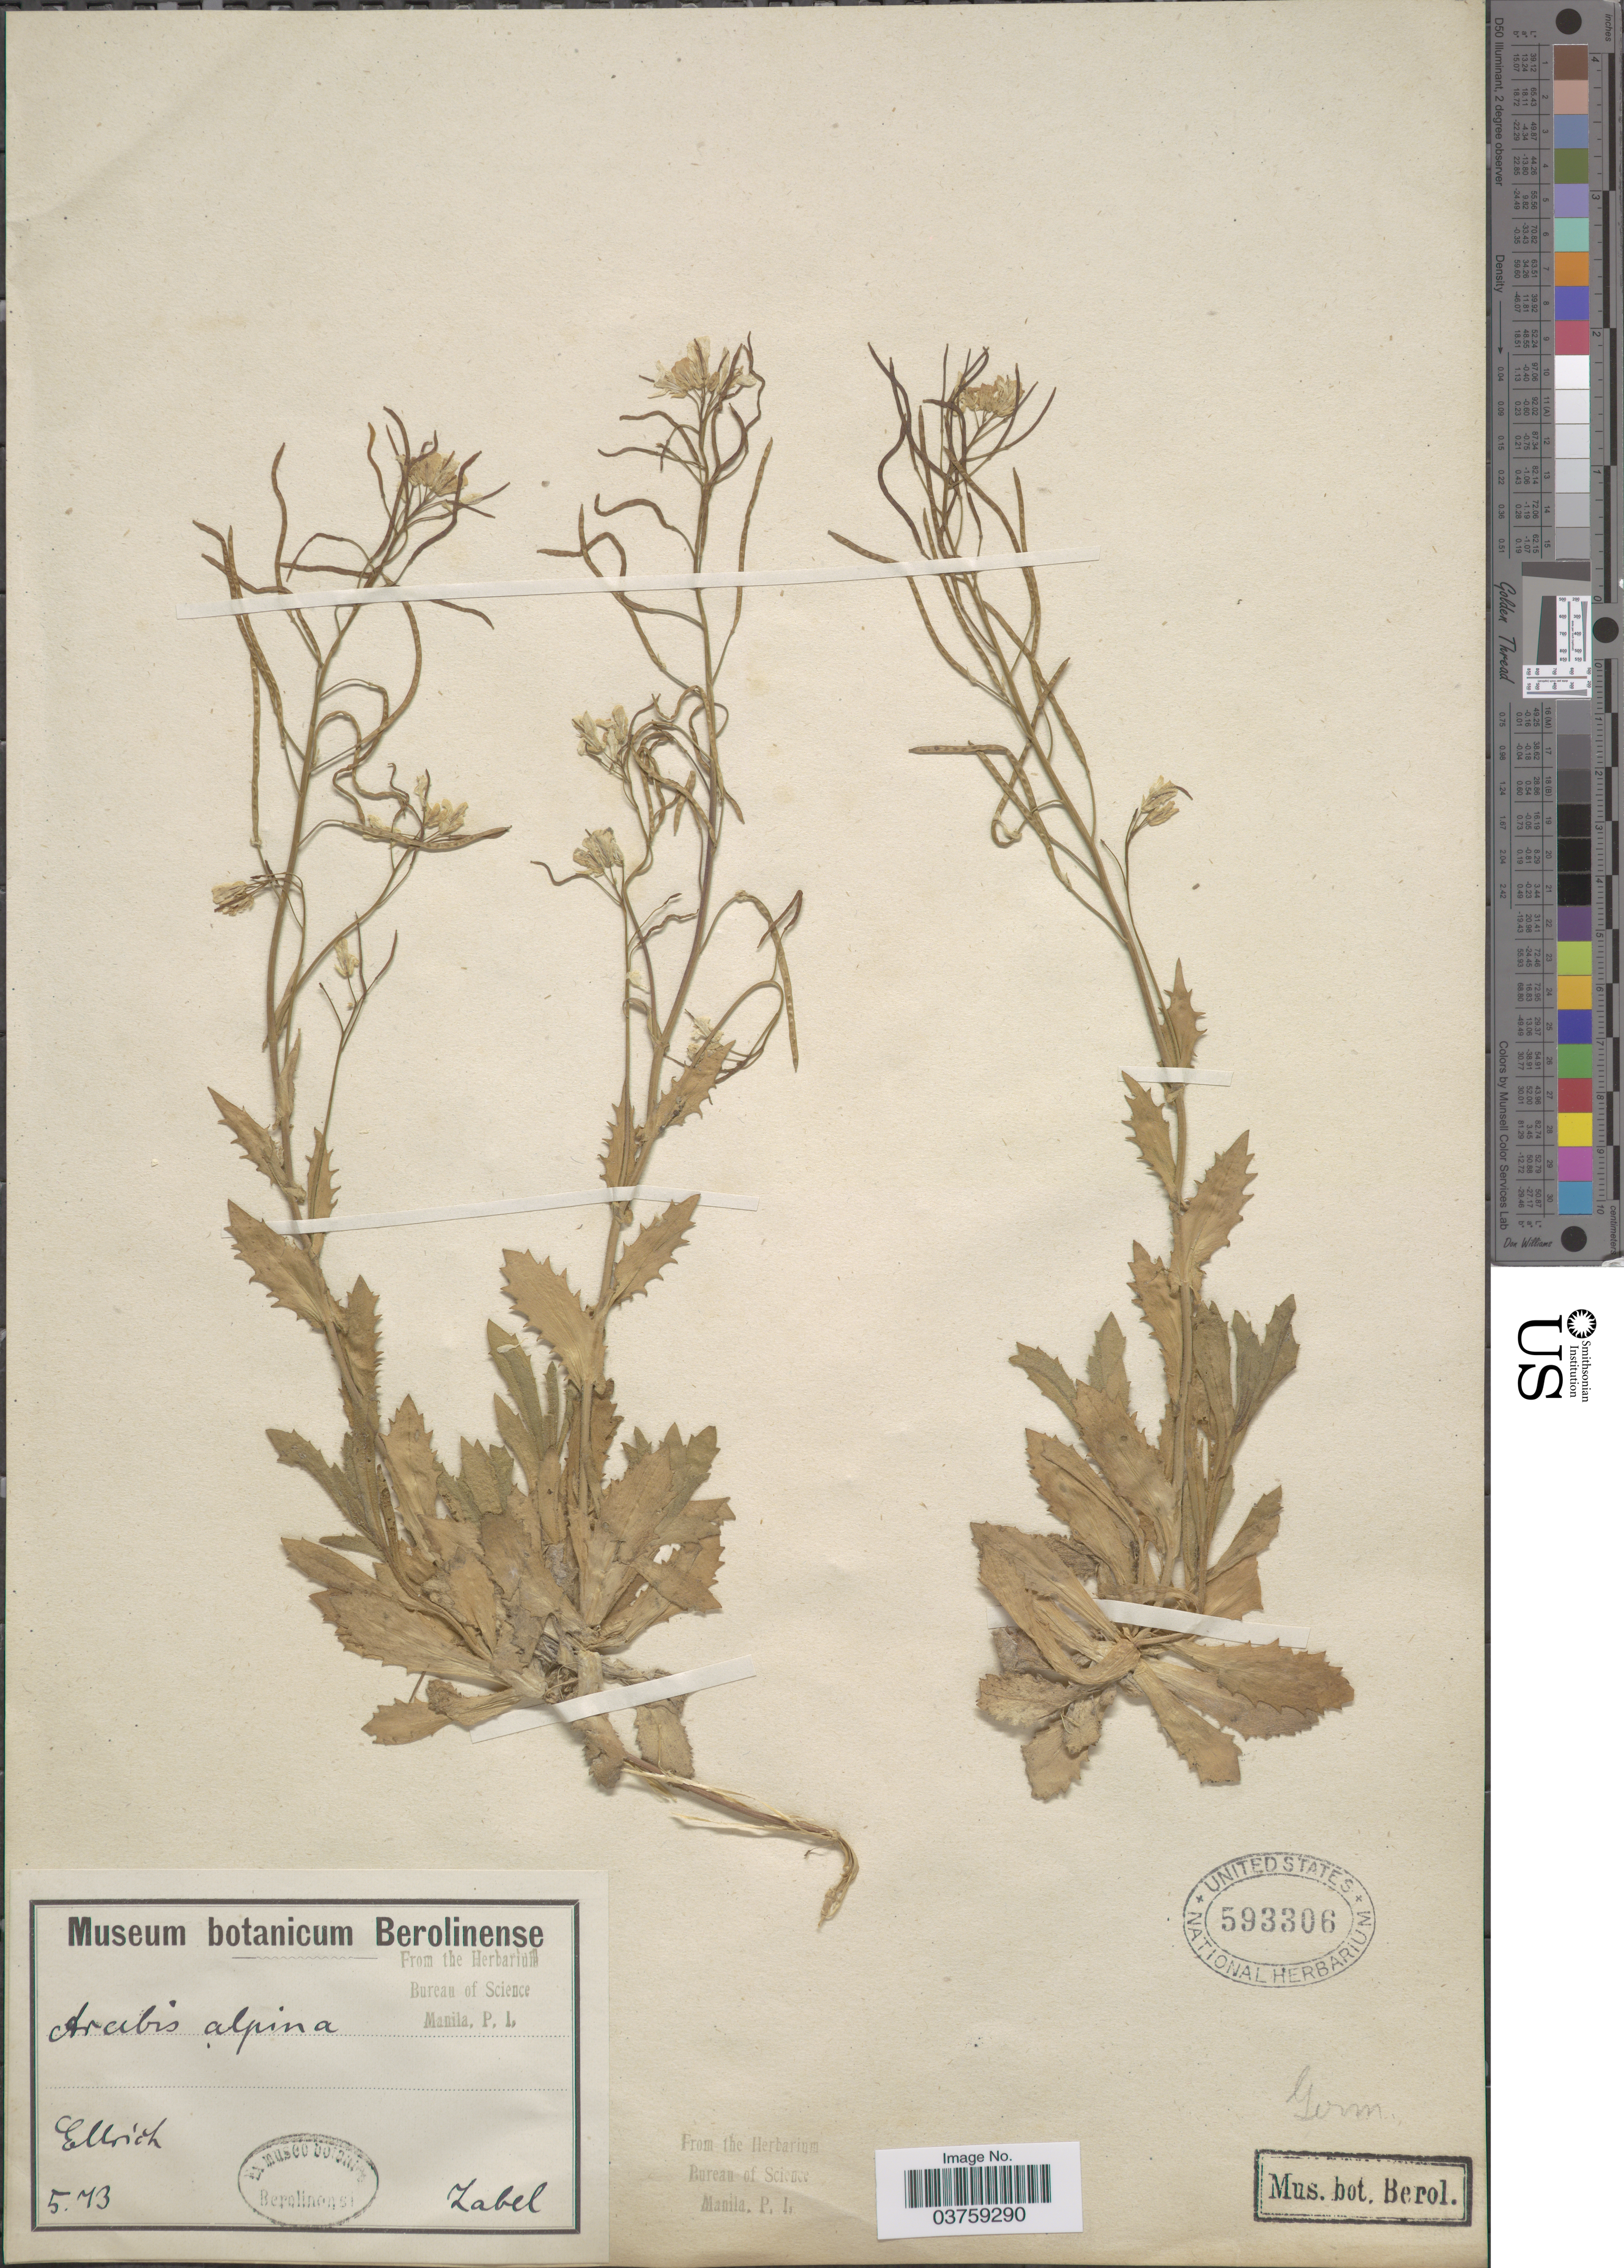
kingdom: Plantae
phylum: Tracheophyta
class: Magnoliopsida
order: Brassicales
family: Brassicaceae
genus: Arabis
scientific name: Arabis alpina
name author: L.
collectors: H. Zabel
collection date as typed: Transcribed d/m/y: /5/73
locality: Elliot [interpreted].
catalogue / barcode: US 593306